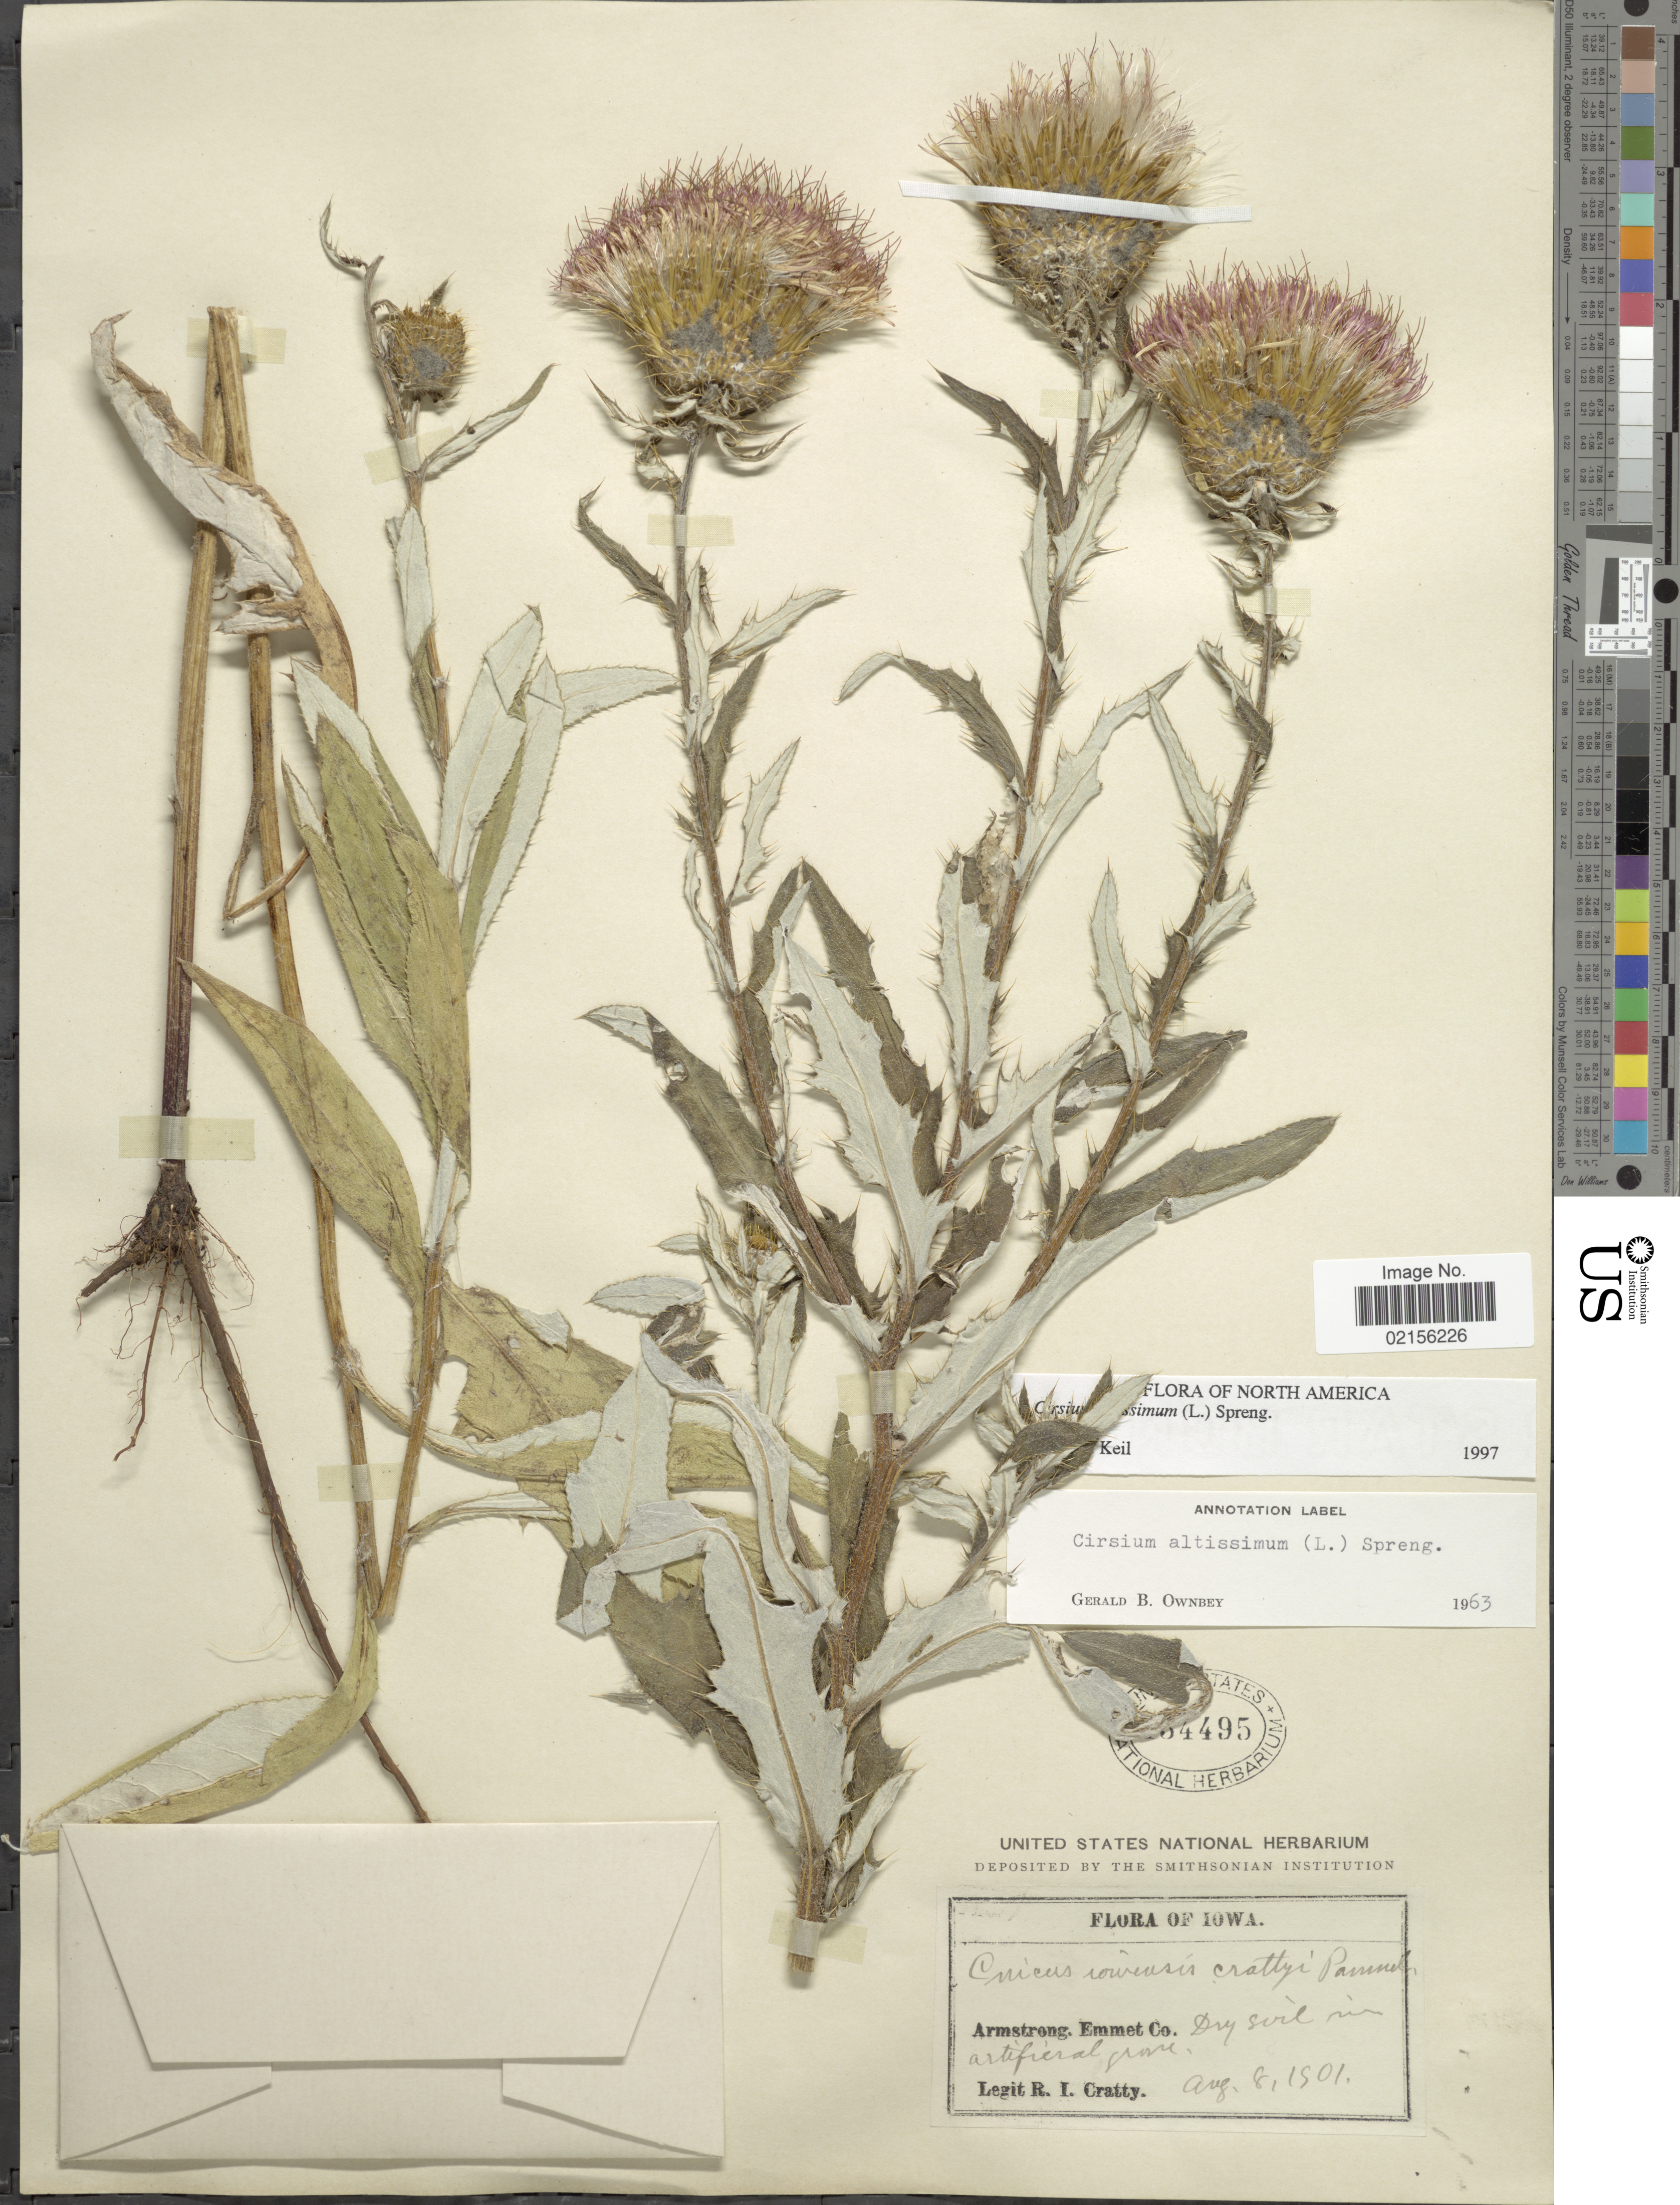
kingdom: Plantae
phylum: Tracheophyta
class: Magnoliopsida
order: Asterales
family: Asteraceae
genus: Cirsium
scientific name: Cirsium altissimum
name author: (L.) Spreng.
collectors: R. Cratty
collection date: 1901-08-08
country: United States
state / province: Iowa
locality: Armstrong. Emmet Co.